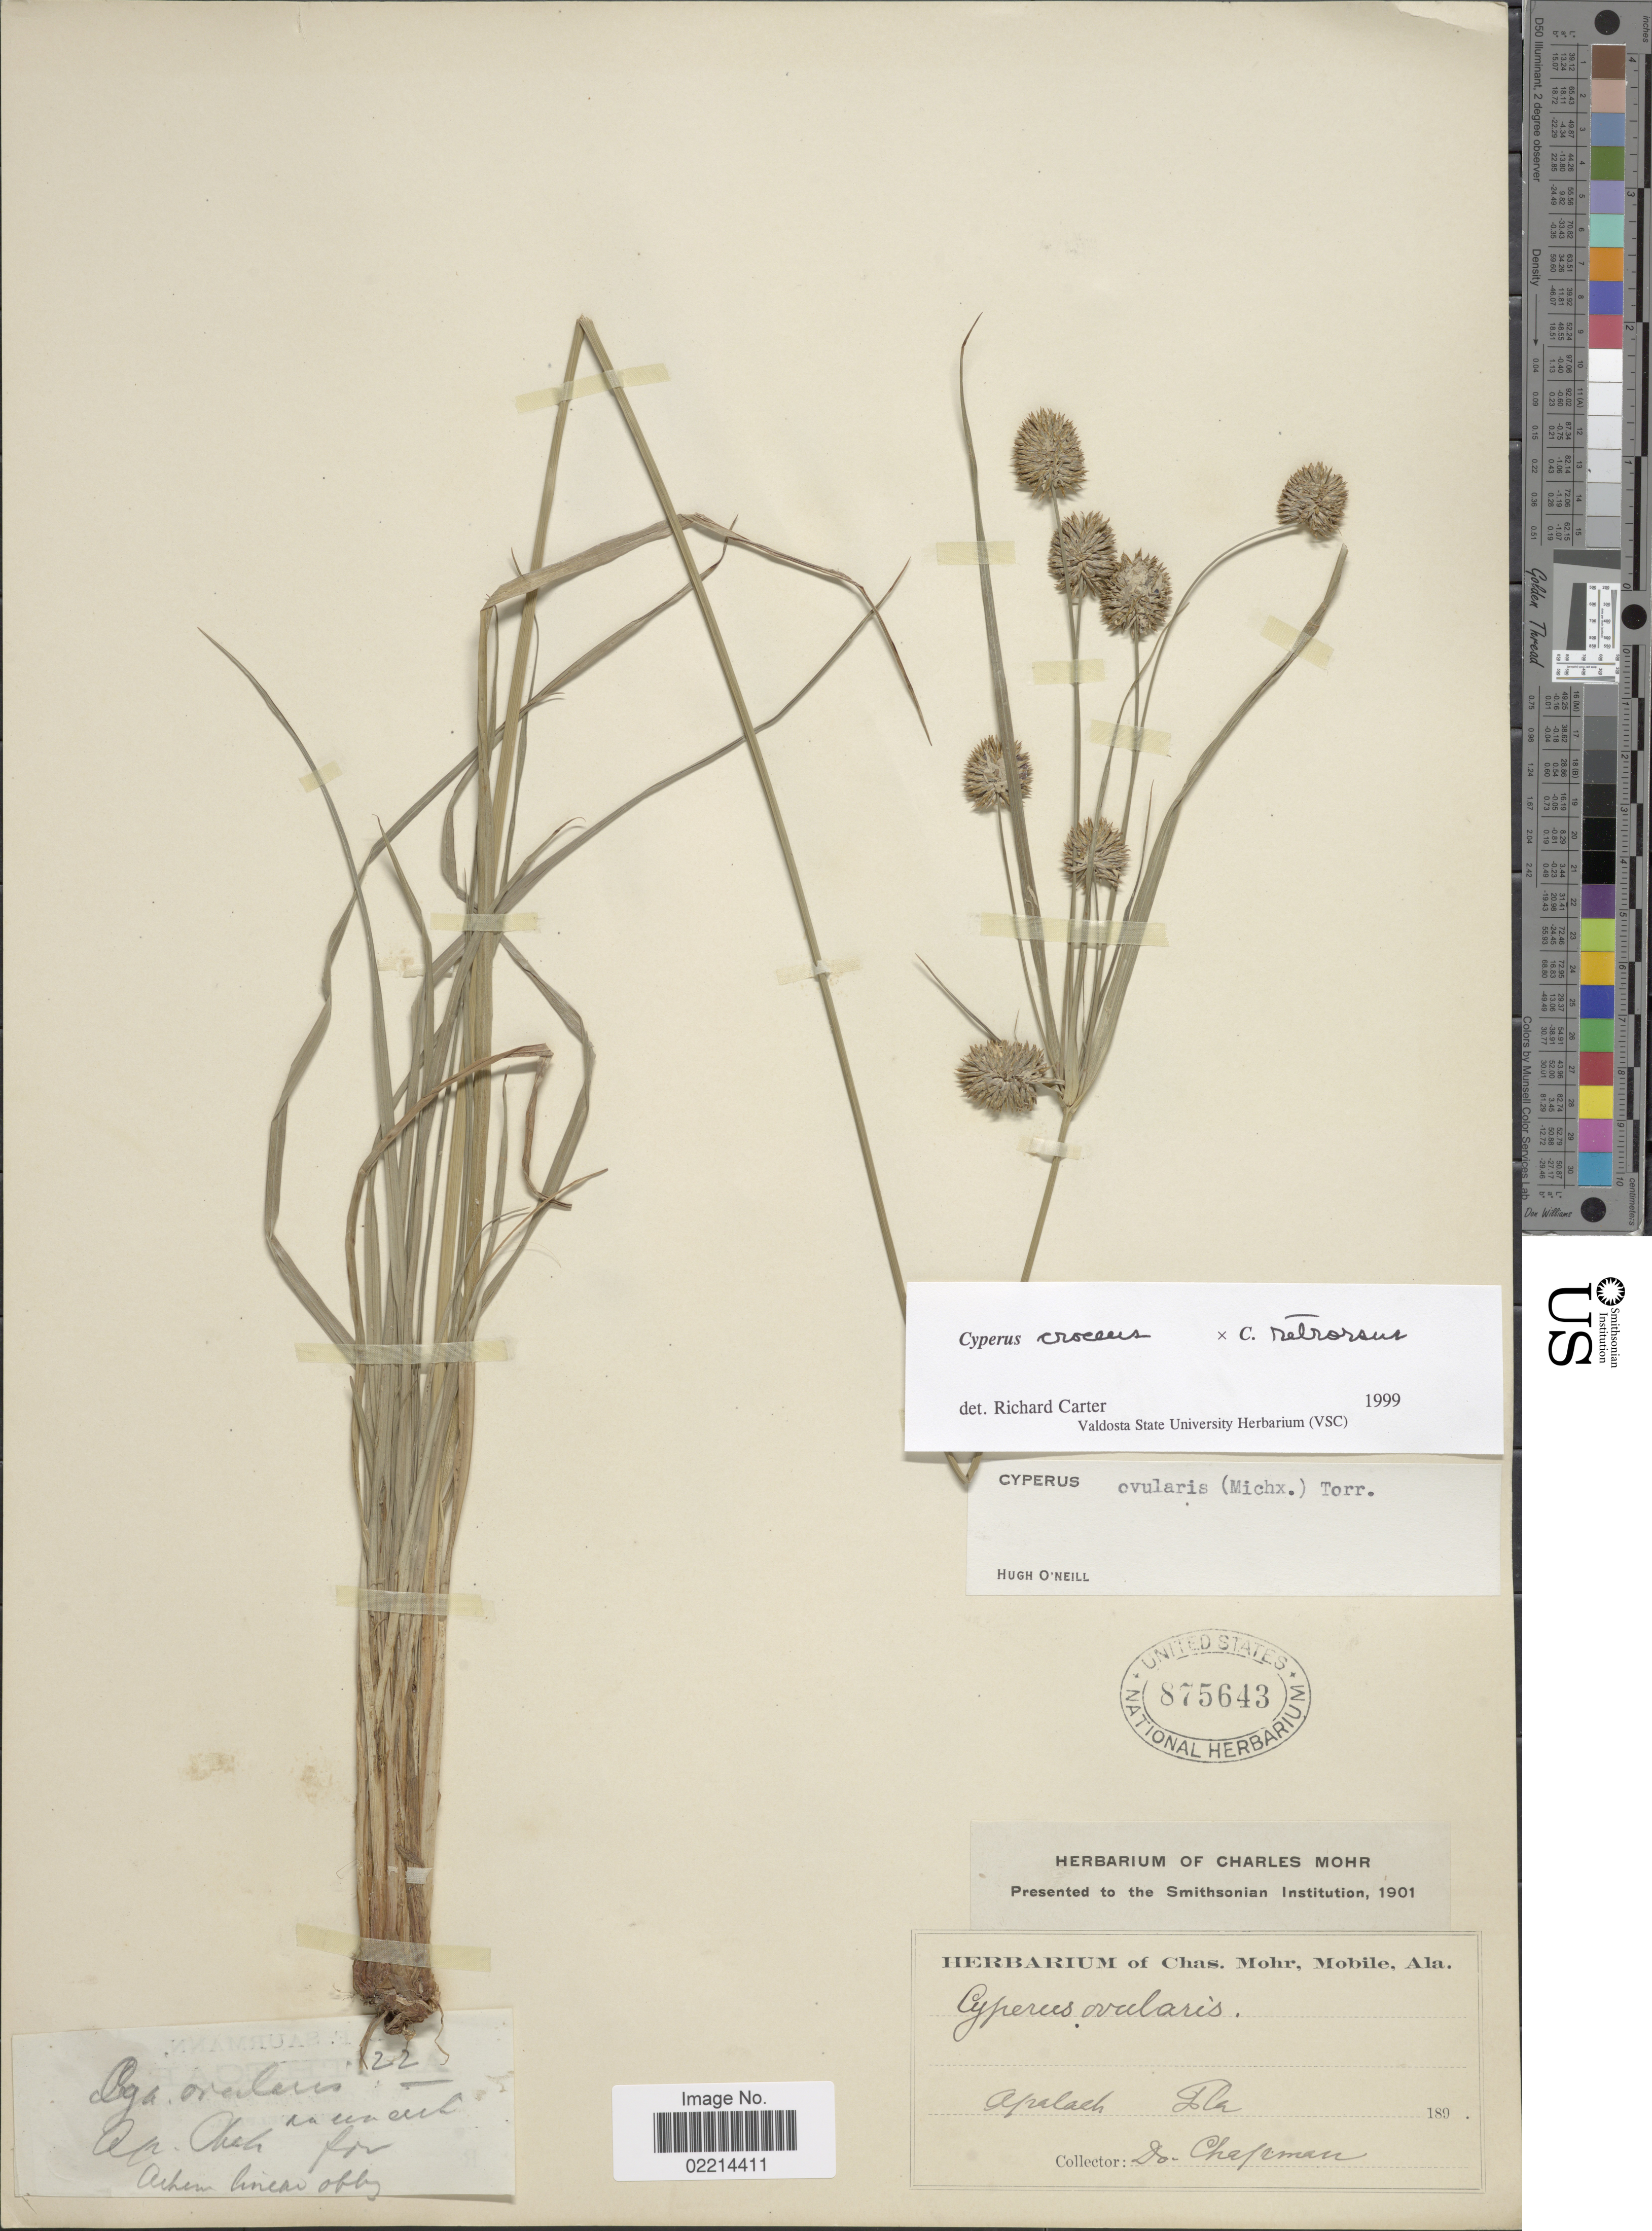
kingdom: Plantae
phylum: Tracheophyta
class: Liliopsida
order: Poales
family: Cyperaceae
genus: Cyperus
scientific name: Cyperus croceus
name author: Vahl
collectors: A. Chapman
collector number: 22?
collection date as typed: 189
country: United States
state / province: Florida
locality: Apalach.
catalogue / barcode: US 875643